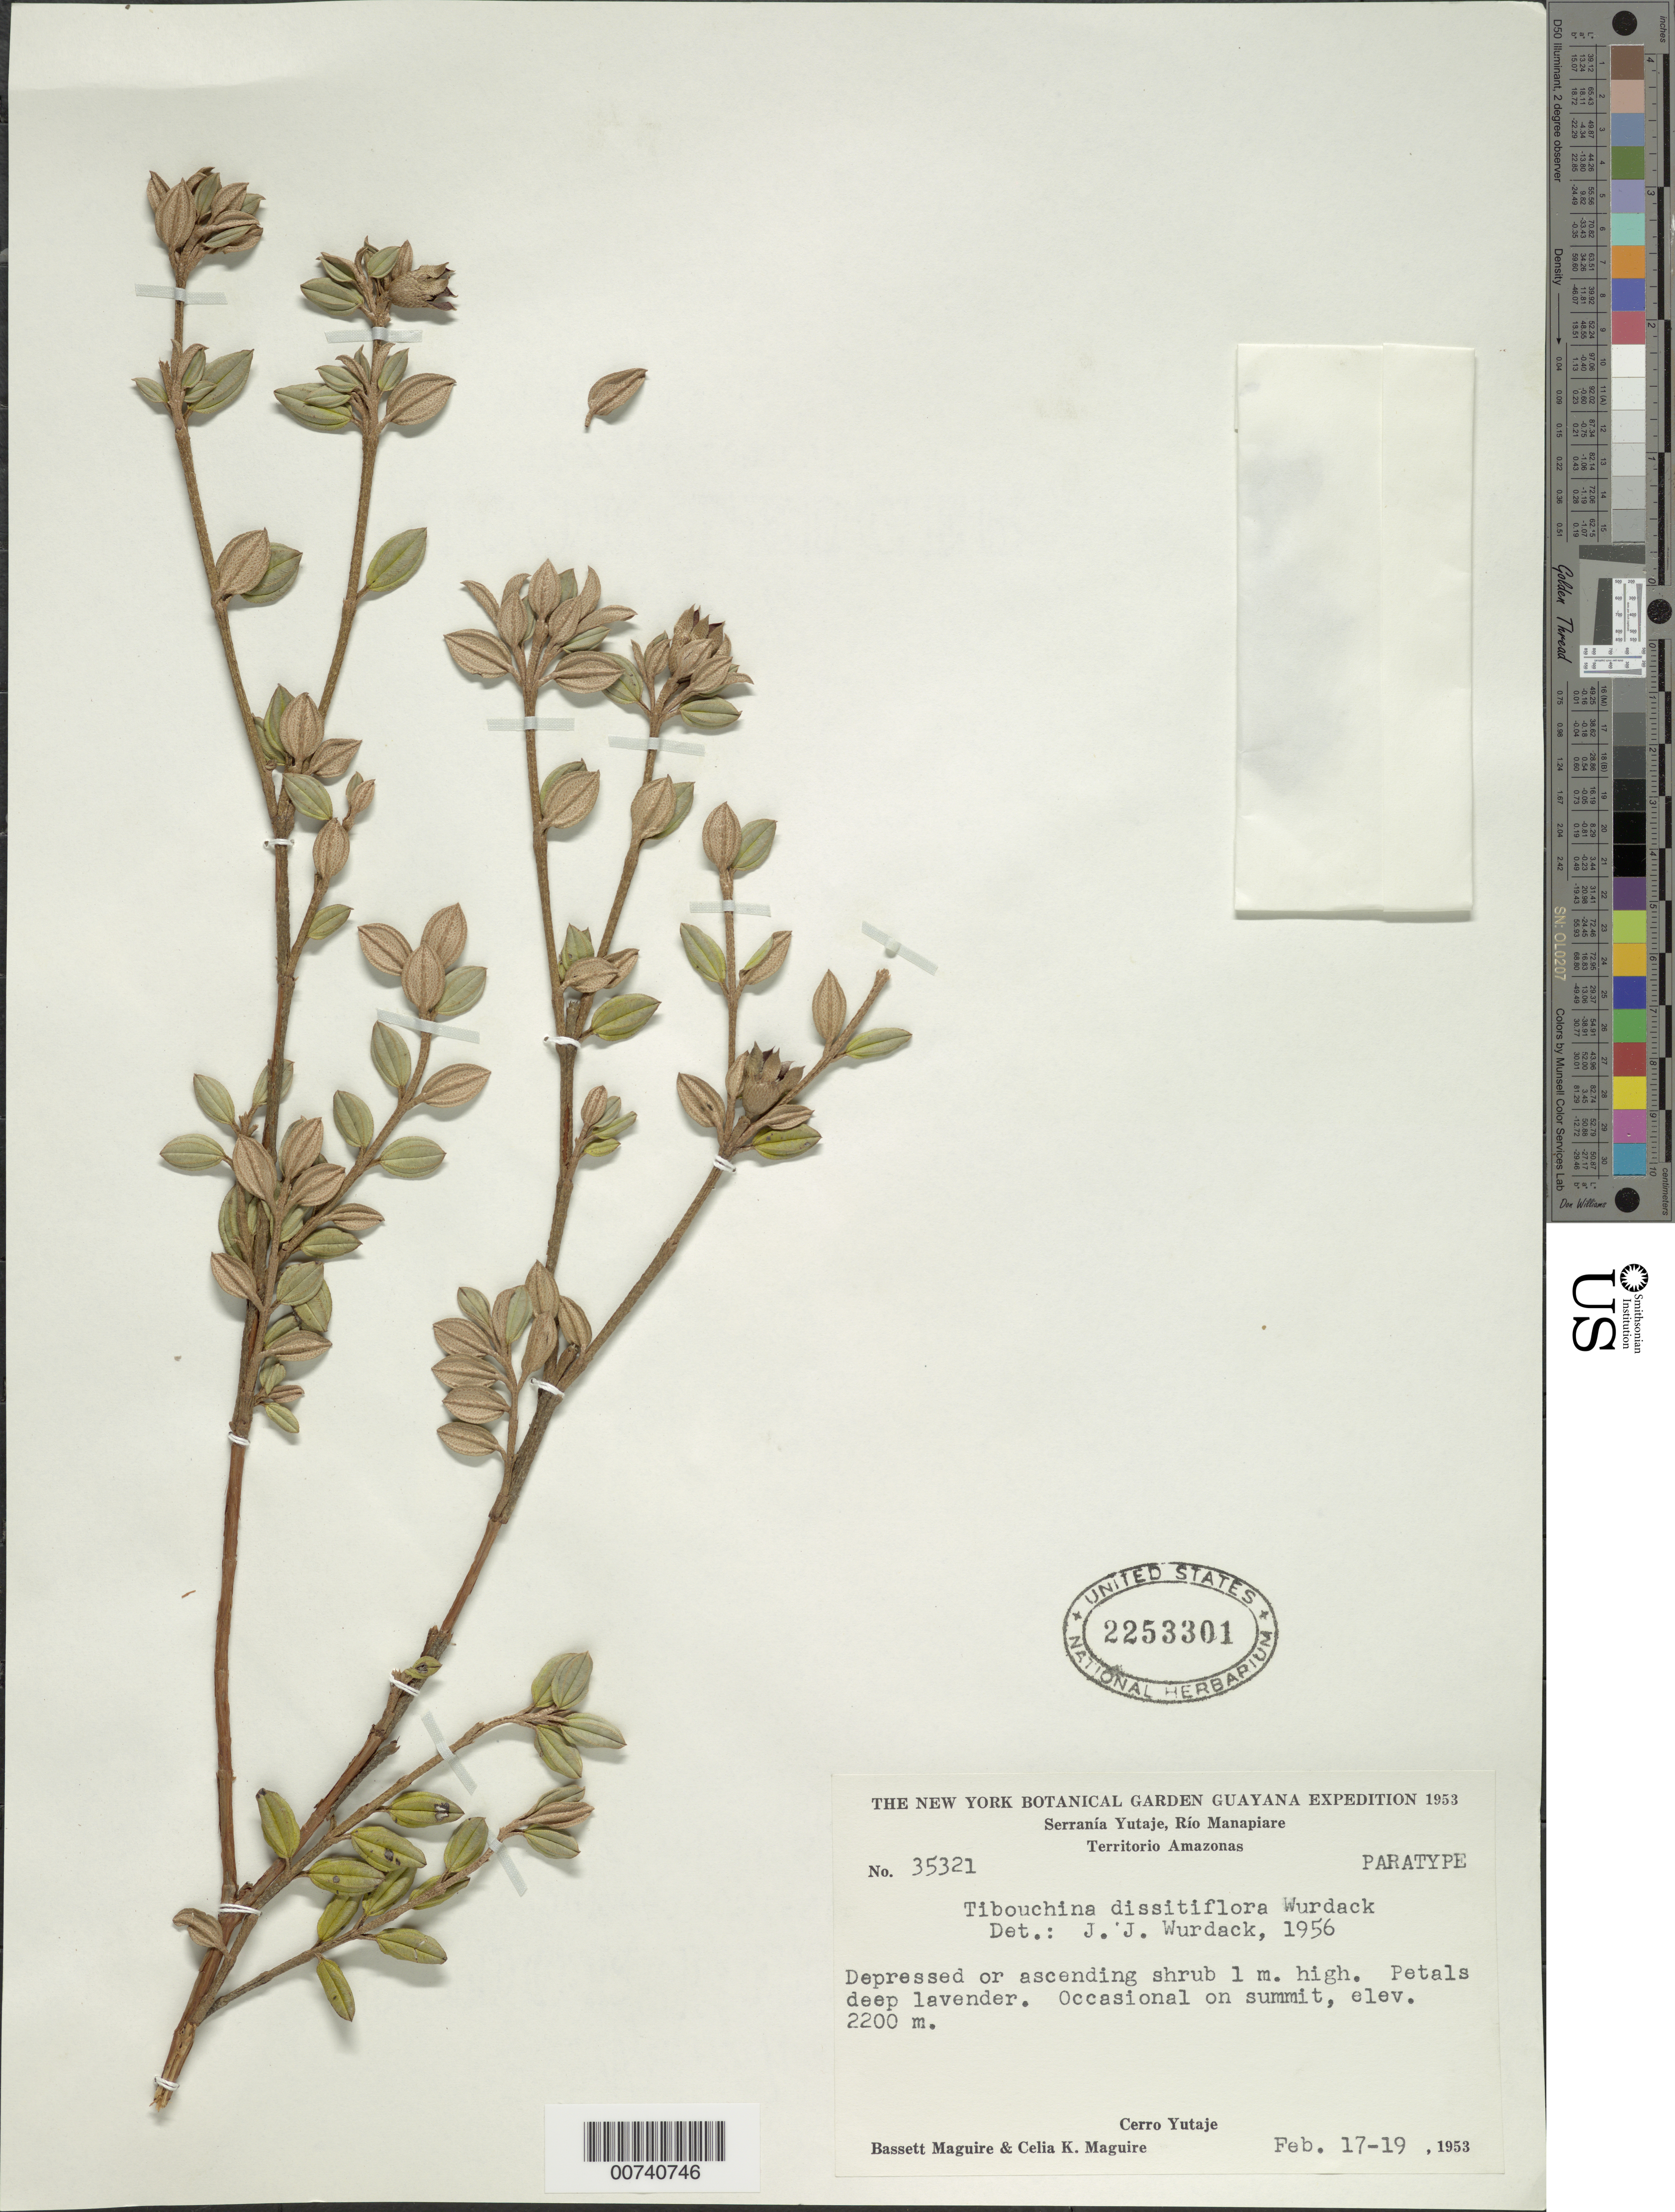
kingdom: Plantae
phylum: Tracheophyta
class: Magnoliopsida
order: Myrtales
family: Melastomataceae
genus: Tibouchina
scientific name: Tibouchina dissitiflora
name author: Wurdack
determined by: Wurdack, John J., (US), US (UNITED STATES)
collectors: B. Maguire & C. K. Maguire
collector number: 35321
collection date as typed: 17-Feb-53 to 19-Feb-53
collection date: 1953-02-17/1953-02-19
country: Venezuela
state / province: Amazonas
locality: Serranía Yutajé, Río Manapiare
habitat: Summit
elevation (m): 2200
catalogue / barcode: US 2253301